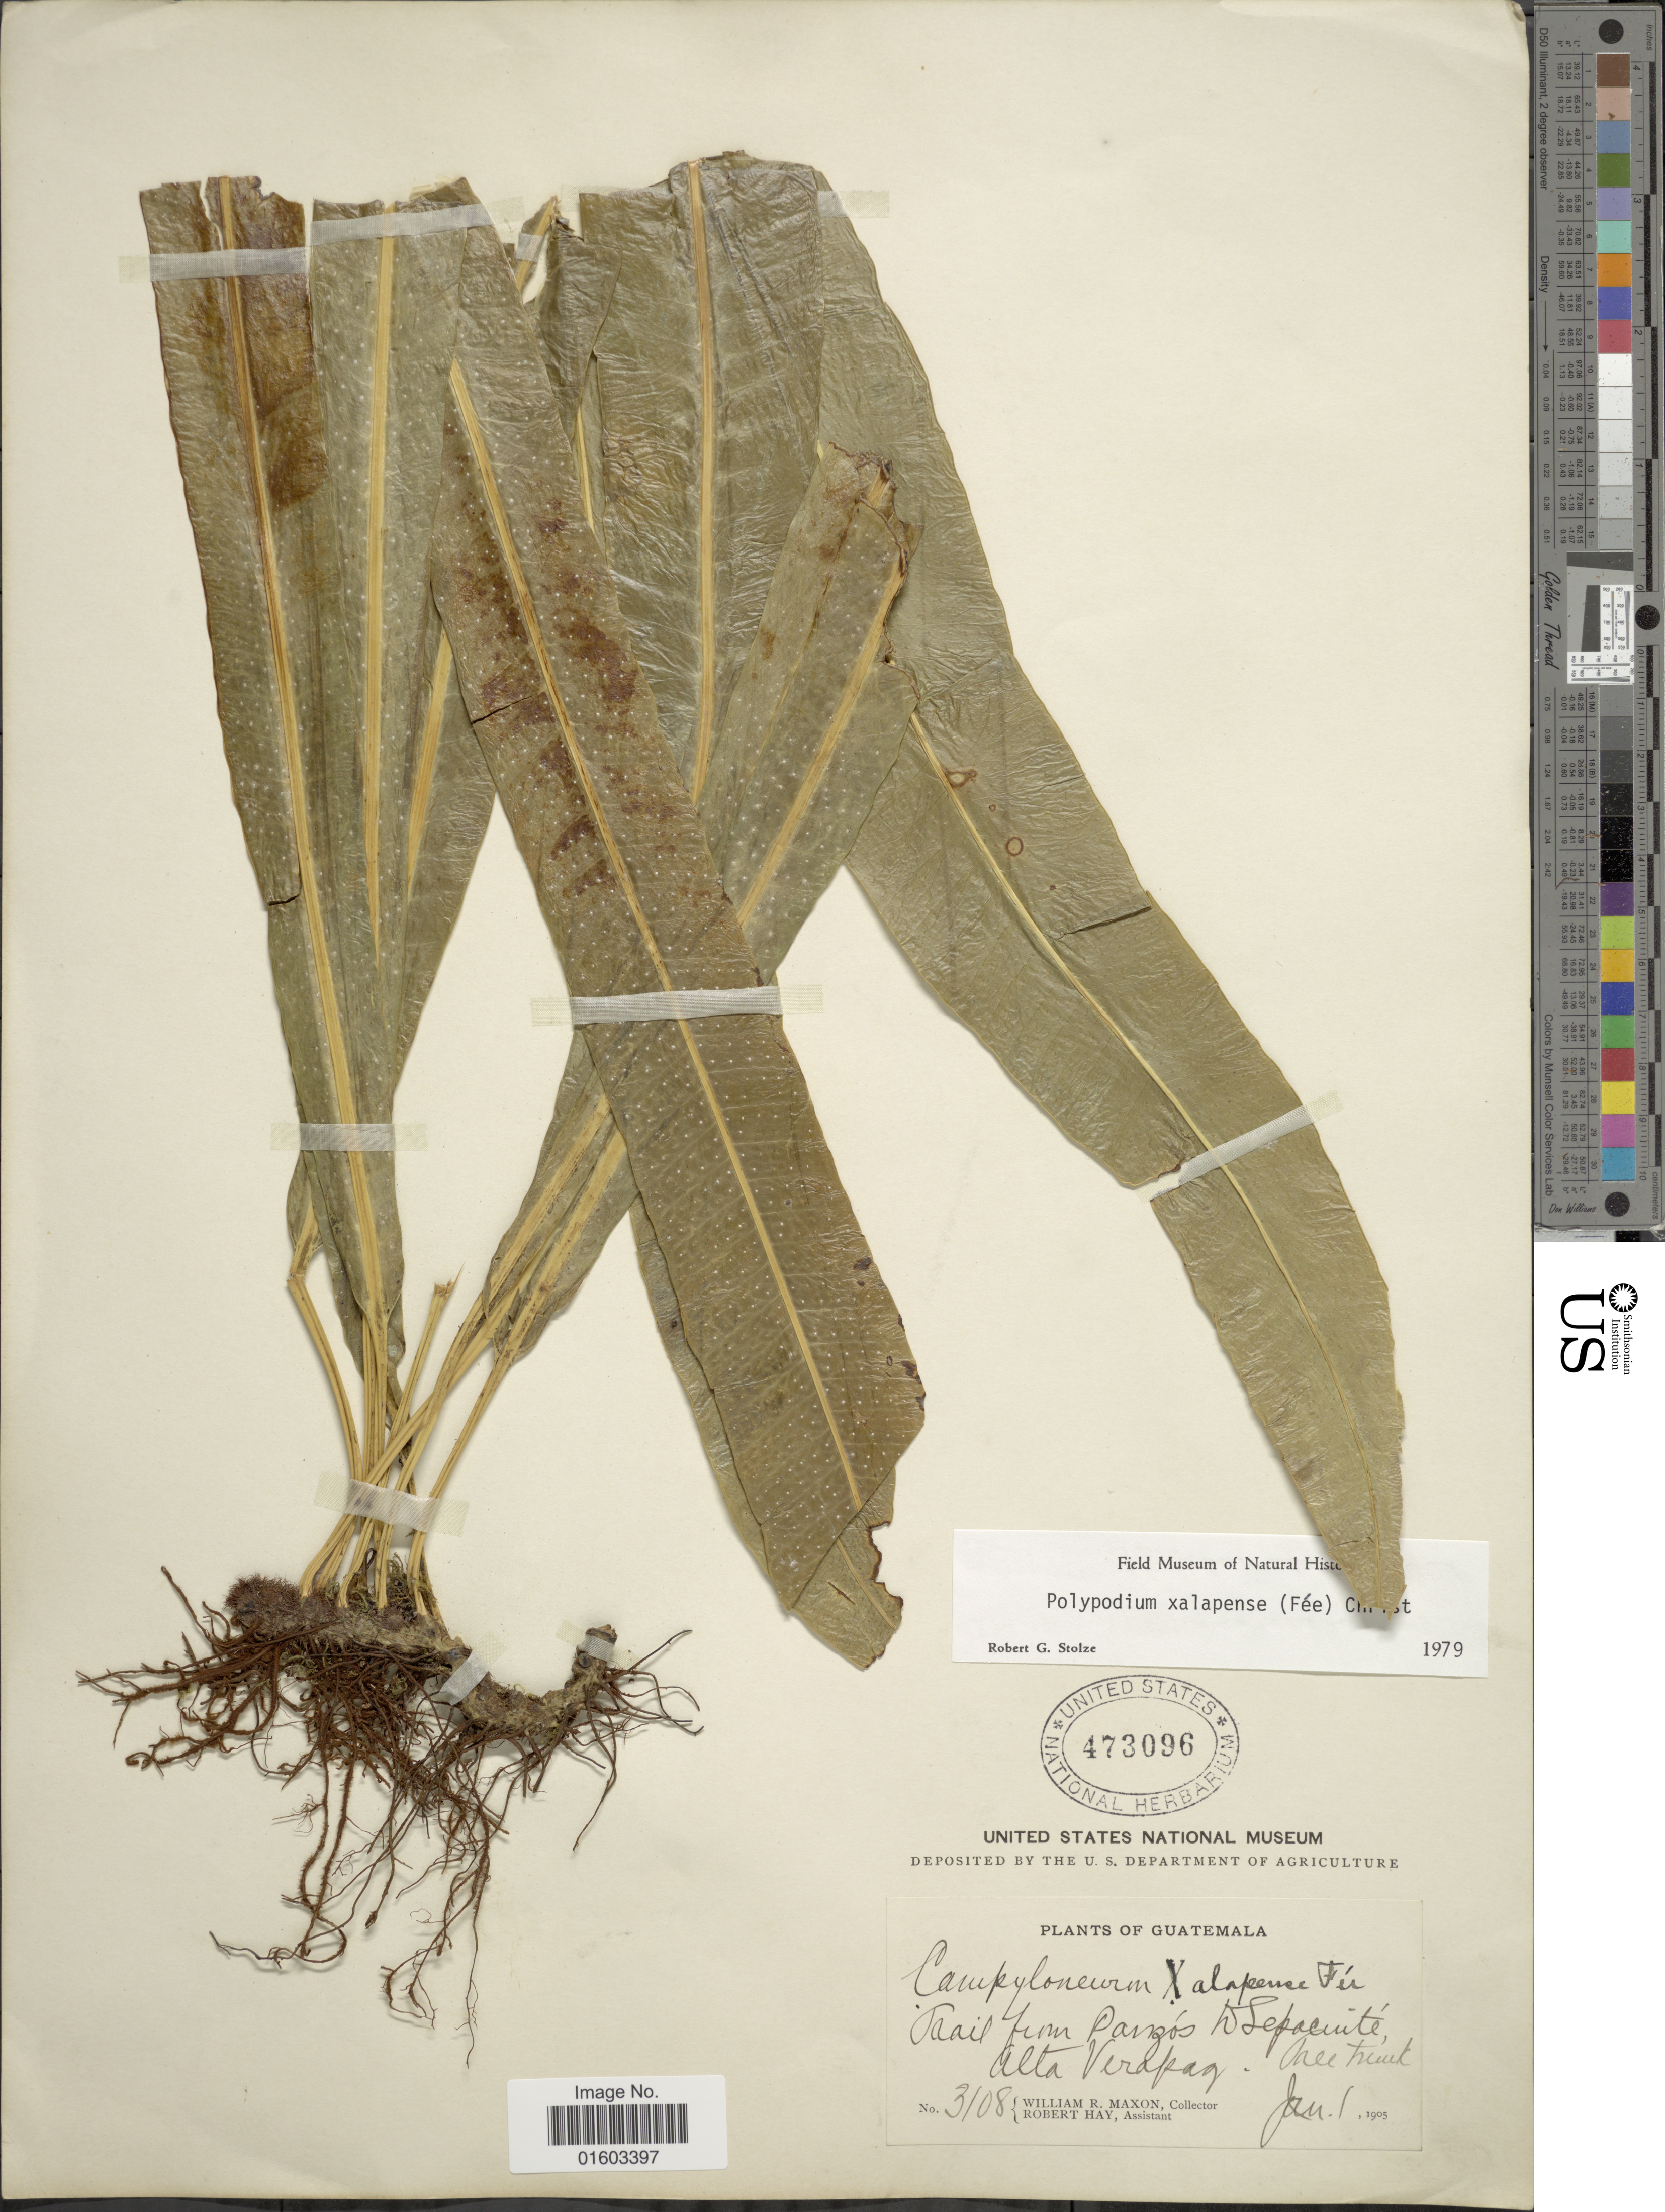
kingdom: Plantae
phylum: Tracheophyta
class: Polypodiopsida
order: Polypodiales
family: Polypodiaceae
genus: Campyloneurum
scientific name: Campyloneurum xalapense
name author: Fée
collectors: W. R. Maxon & R. H. Hay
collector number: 3108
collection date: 1905-01-01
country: Guatemala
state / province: Alta Verapaz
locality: Trail from Paraizos, D. Sepacuite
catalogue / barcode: US 473096